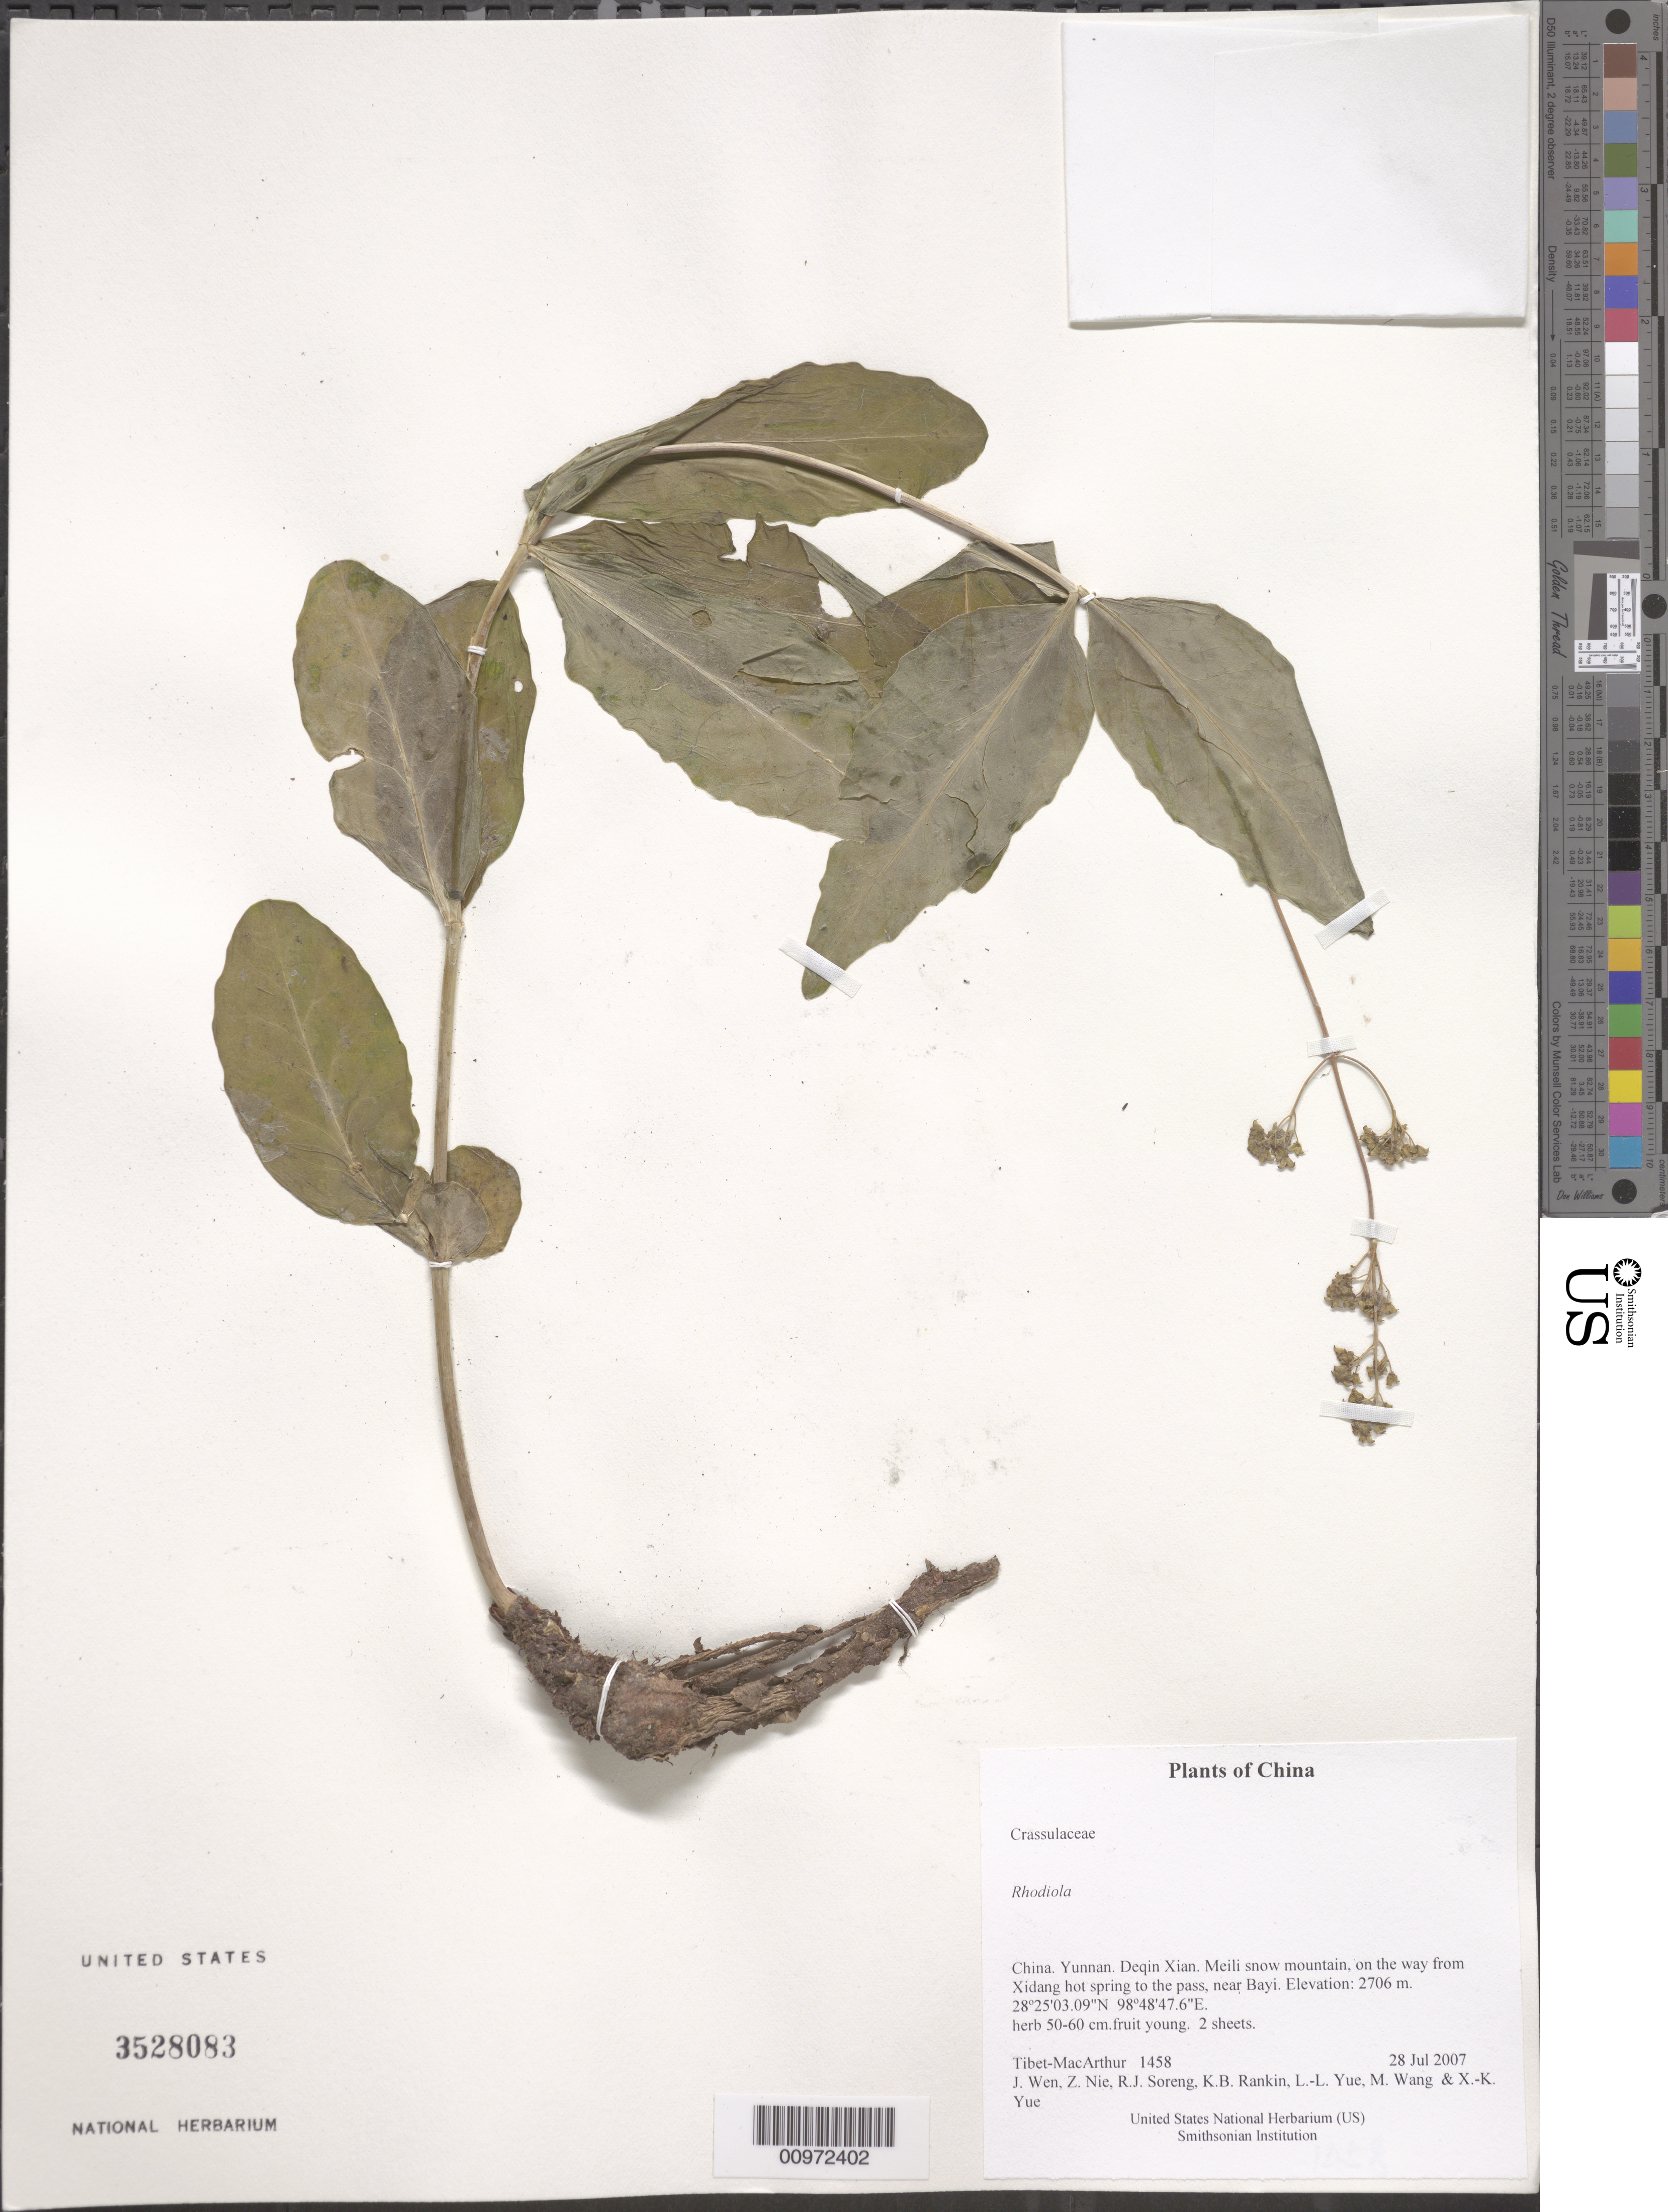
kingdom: Plantae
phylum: Tracheophyta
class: Magnoliopsida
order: Saxifragales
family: Crassulaceae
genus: Rhodiola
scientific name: Rhodiola sp.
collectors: Tibet-MacArthur, J. Wen, Z. Nie, R. J. Soreng, K. Rankin, L. Yue, M. Wang & X. Yue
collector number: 1458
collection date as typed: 28 Jul 2007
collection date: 2007-07-28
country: China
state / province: Yunnan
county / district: Deqin Xian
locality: Meili snow mountain, on the way from Xidang hot spring to the pass, near Bayi.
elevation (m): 2706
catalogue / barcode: US 3528083